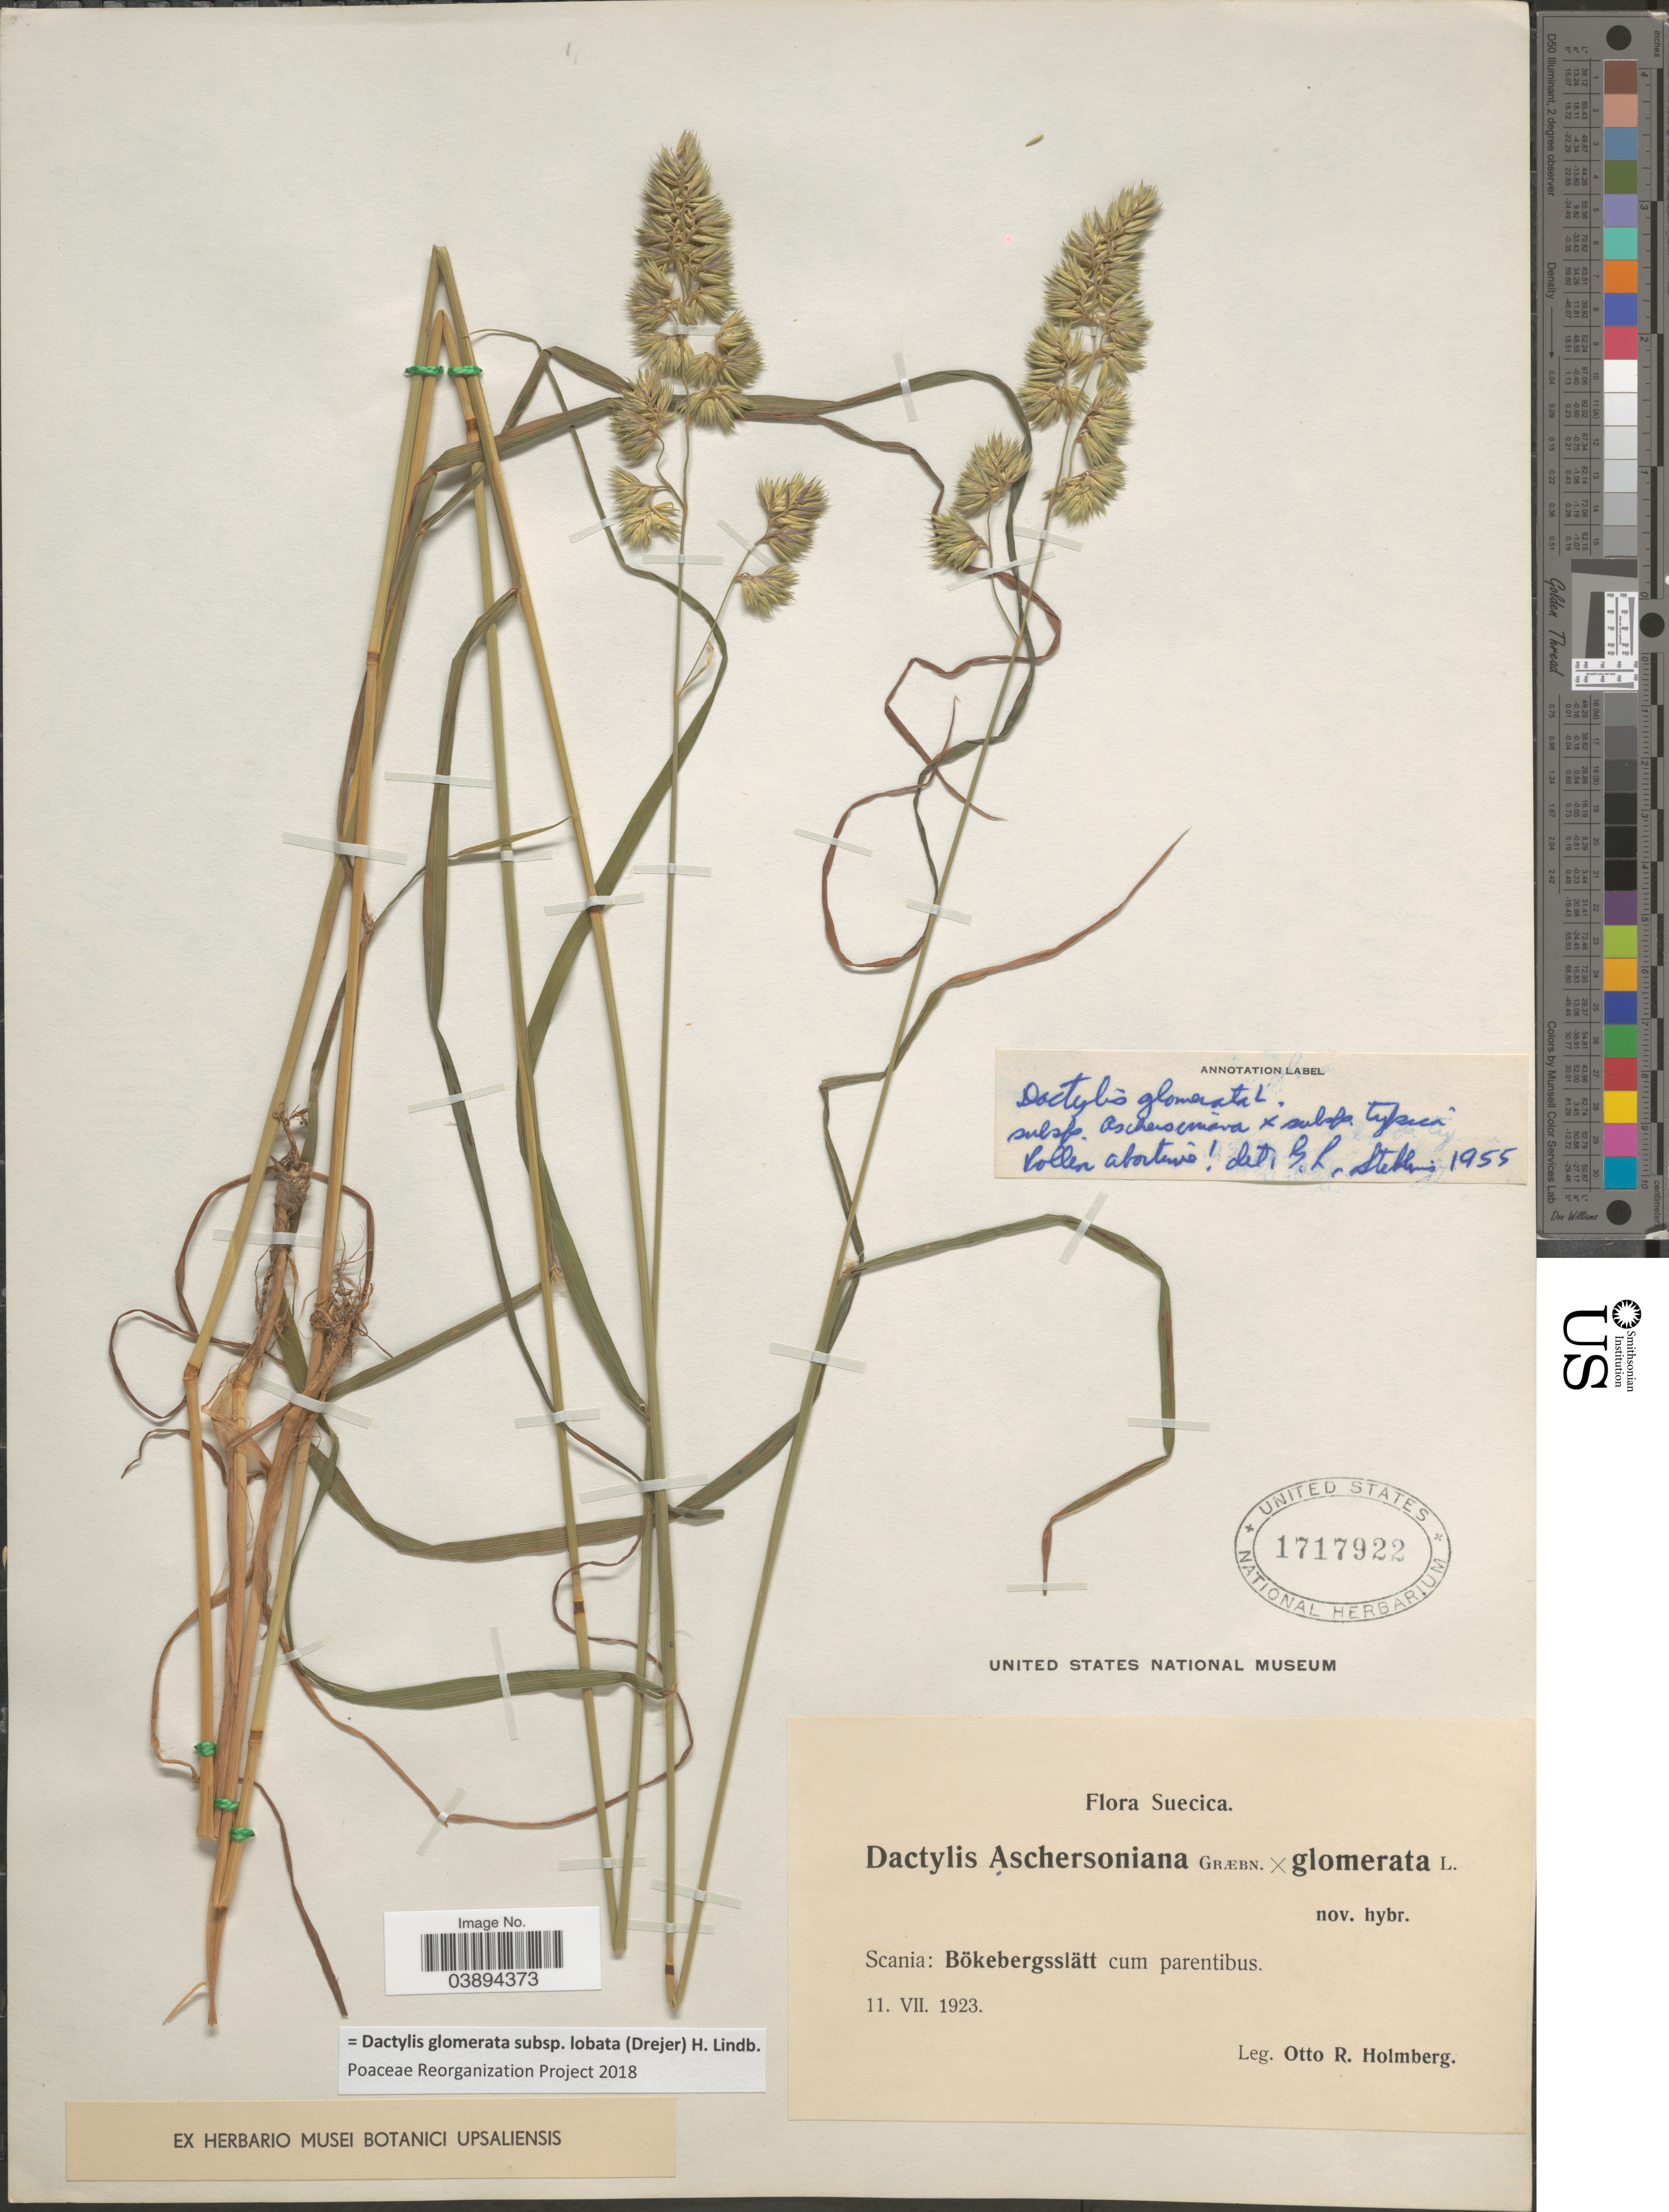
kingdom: Plantae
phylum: Tracheophyta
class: Liliopsida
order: Poales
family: Poaceae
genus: Dactylis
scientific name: Dactylis glomerata subsp. lobata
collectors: O. Holmberg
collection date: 1923-07-11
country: Sweden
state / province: Skåne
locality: Suecica. Scania: Bökebergsslätt cum parentibus.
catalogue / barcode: US 1717922